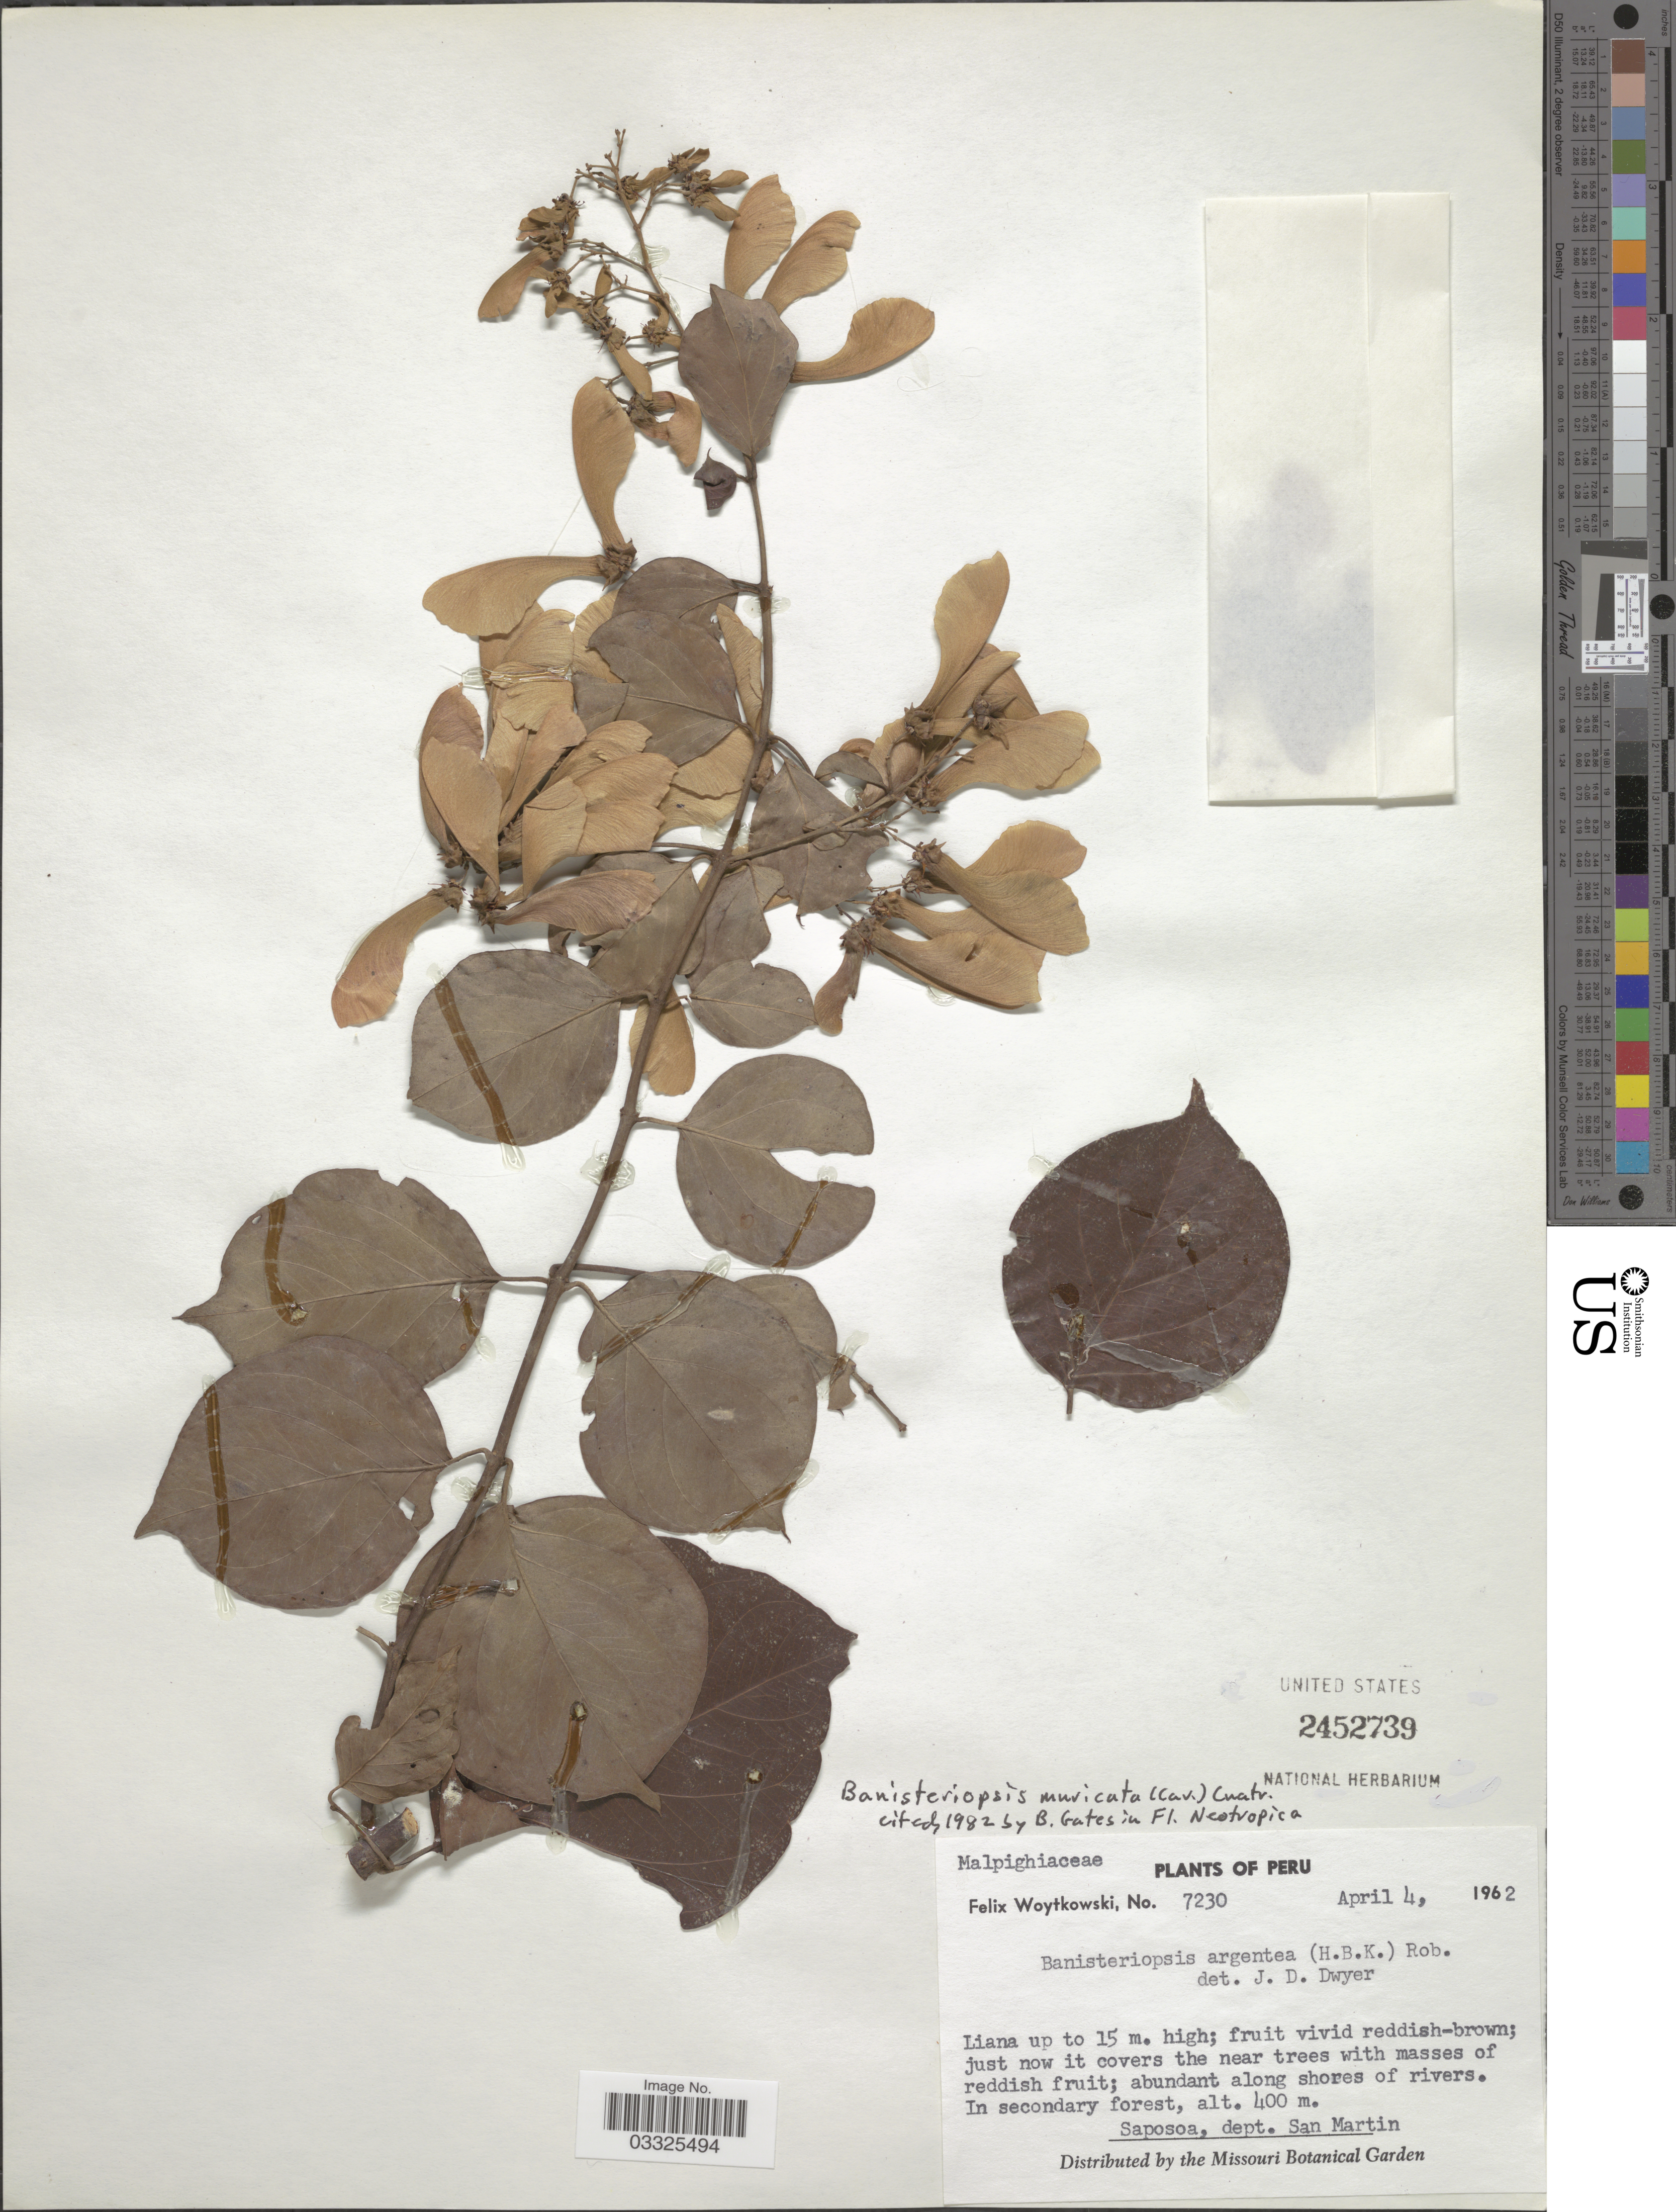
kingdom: Plantae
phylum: Tracheophyta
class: Magnoliopsida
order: Malpighiales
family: Malpighiaceae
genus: Banisteriopsis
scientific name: Banisteriopsis muricata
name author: (Cav.) Cuatrec.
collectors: F. Woytkowski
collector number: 7230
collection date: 1962-04-04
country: Peru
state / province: San Martín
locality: Saposoa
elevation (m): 400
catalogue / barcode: US 2452739